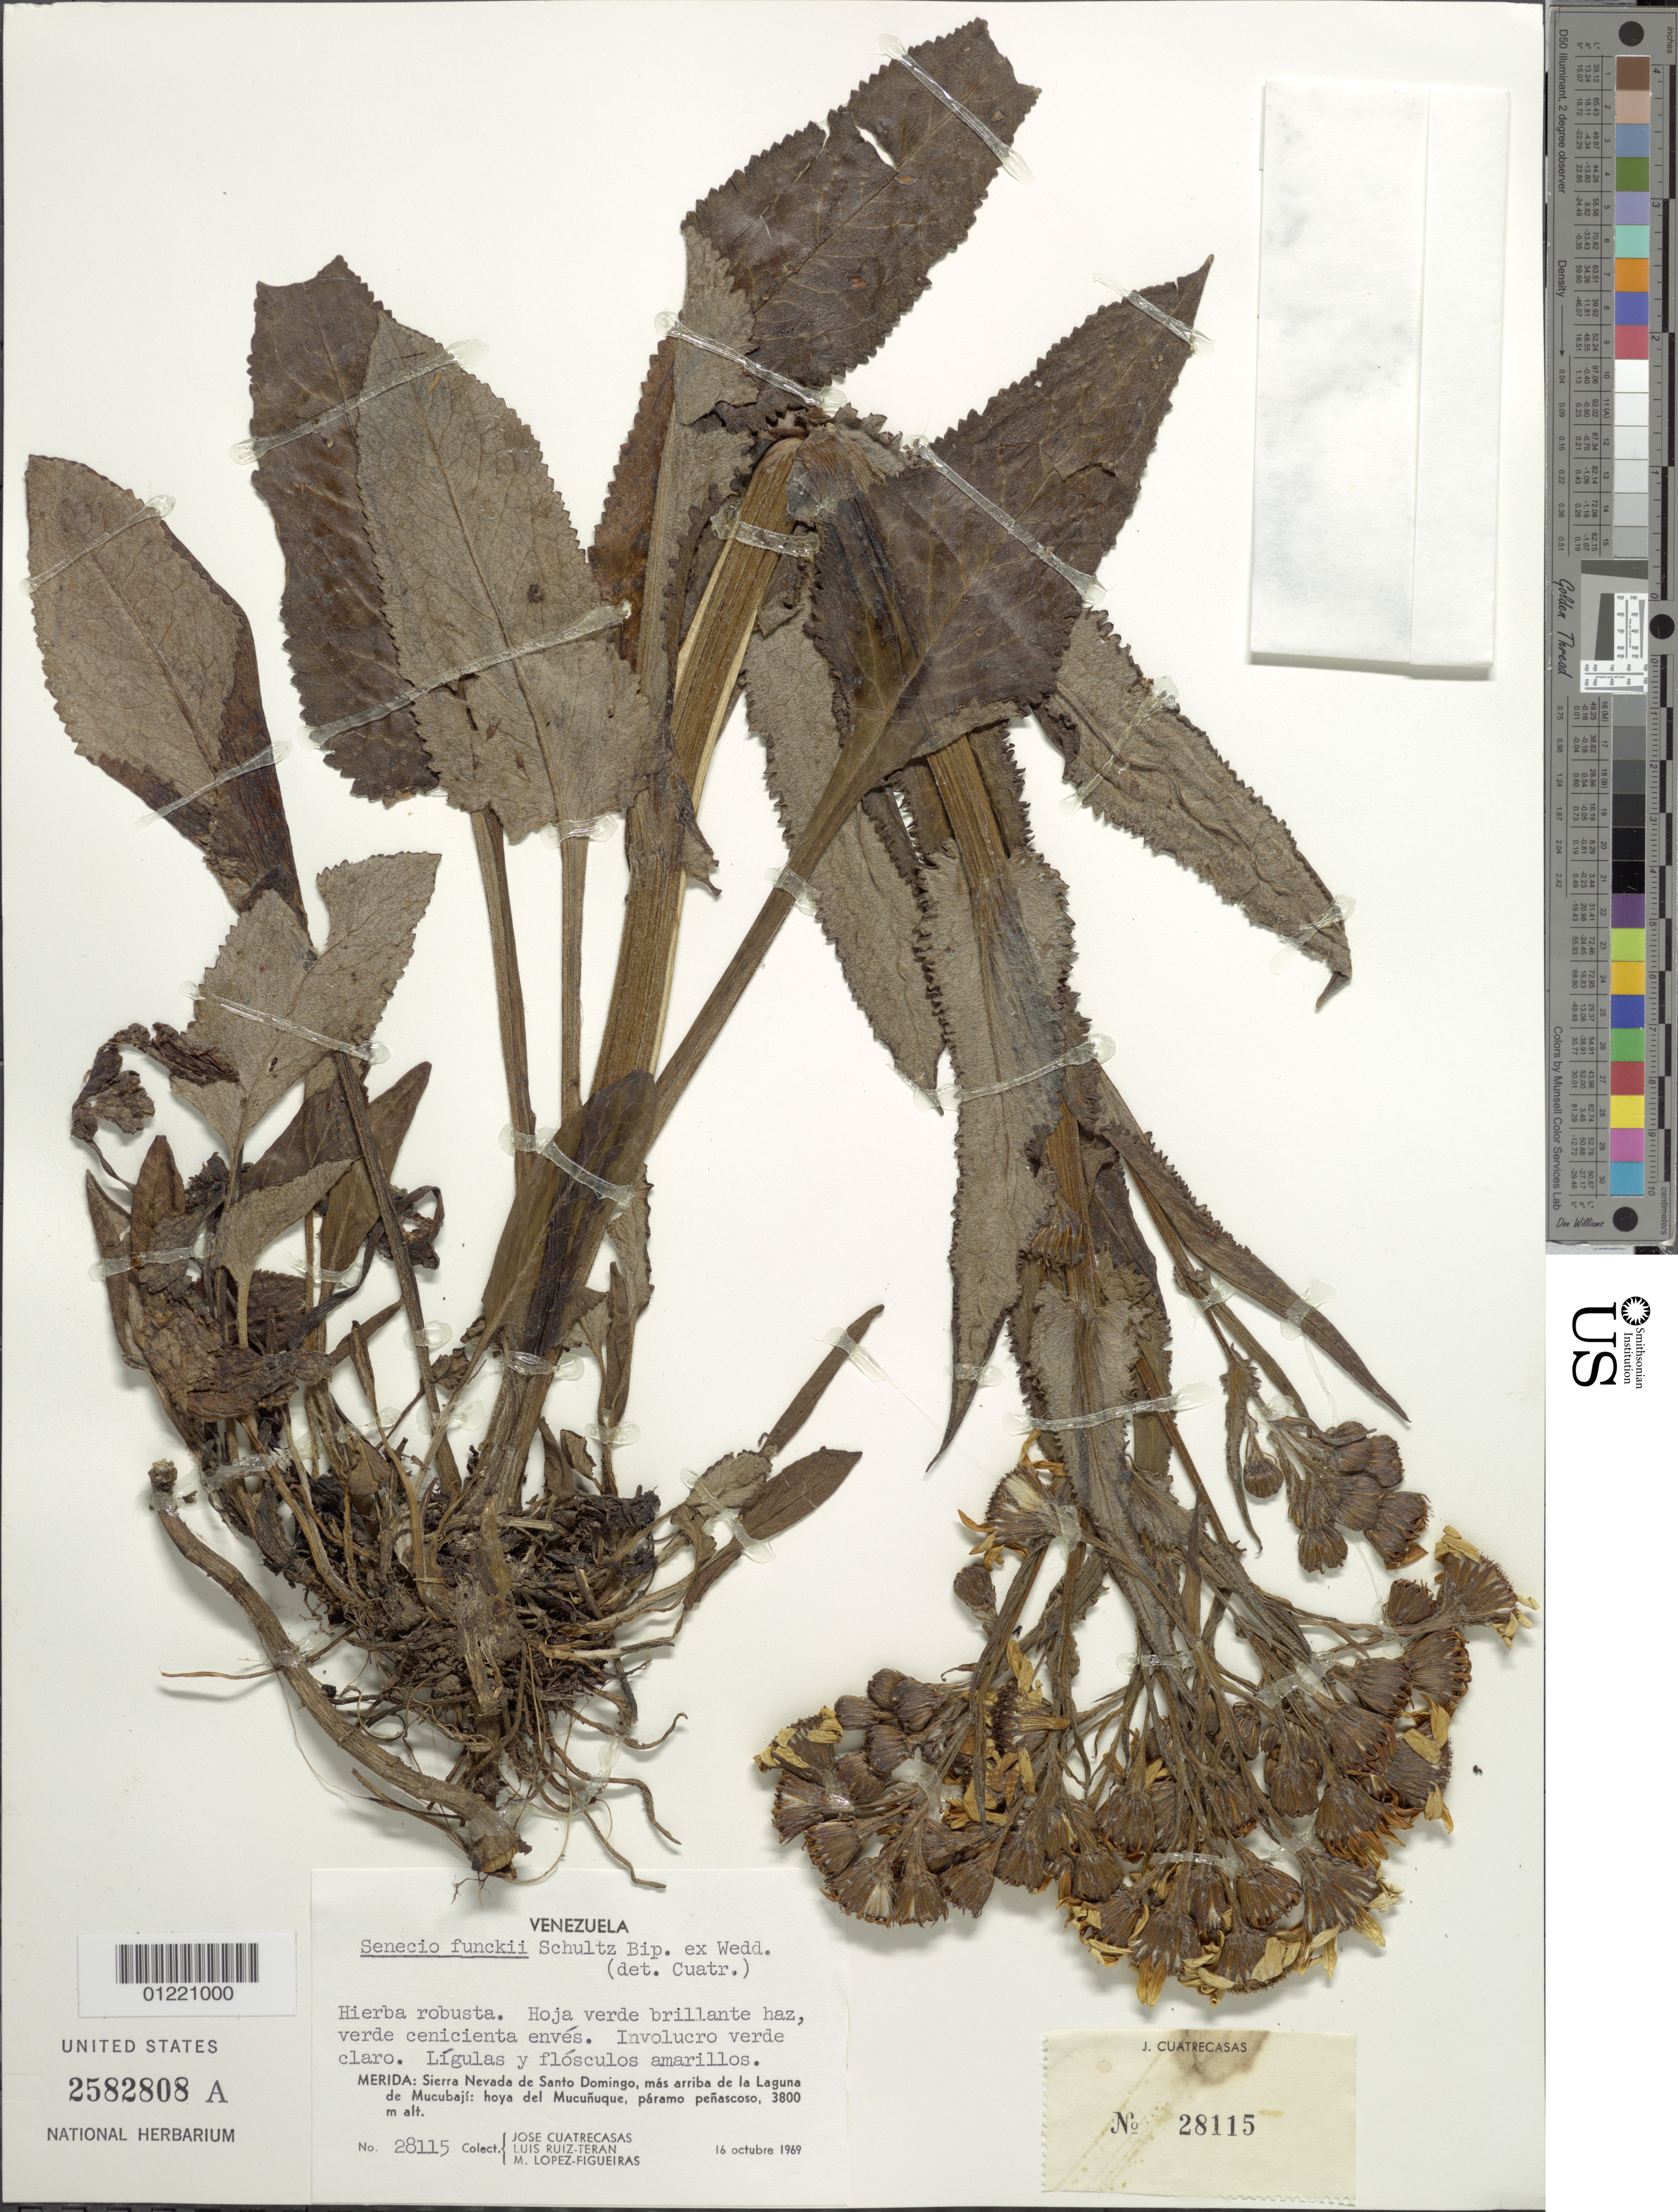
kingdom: Plantae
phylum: Tracheophyta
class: Magnoliopsida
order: Asterales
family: Asteraceae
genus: Senecio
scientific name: Senecio funckii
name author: (Sch. Bip. ex Wedd.) Cuatrec.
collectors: J. Cuatrecasas, L. E. Ruíz-Terán & M. López Figueiras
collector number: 28115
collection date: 1969-10-16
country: Venezuela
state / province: Mérida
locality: Sierra Nevada de Santo Domingo, más arriba de la Laguna de Mucubají: hoya del Mucuñuque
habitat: paramo penascoso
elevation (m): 3800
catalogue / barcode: US 2582808A